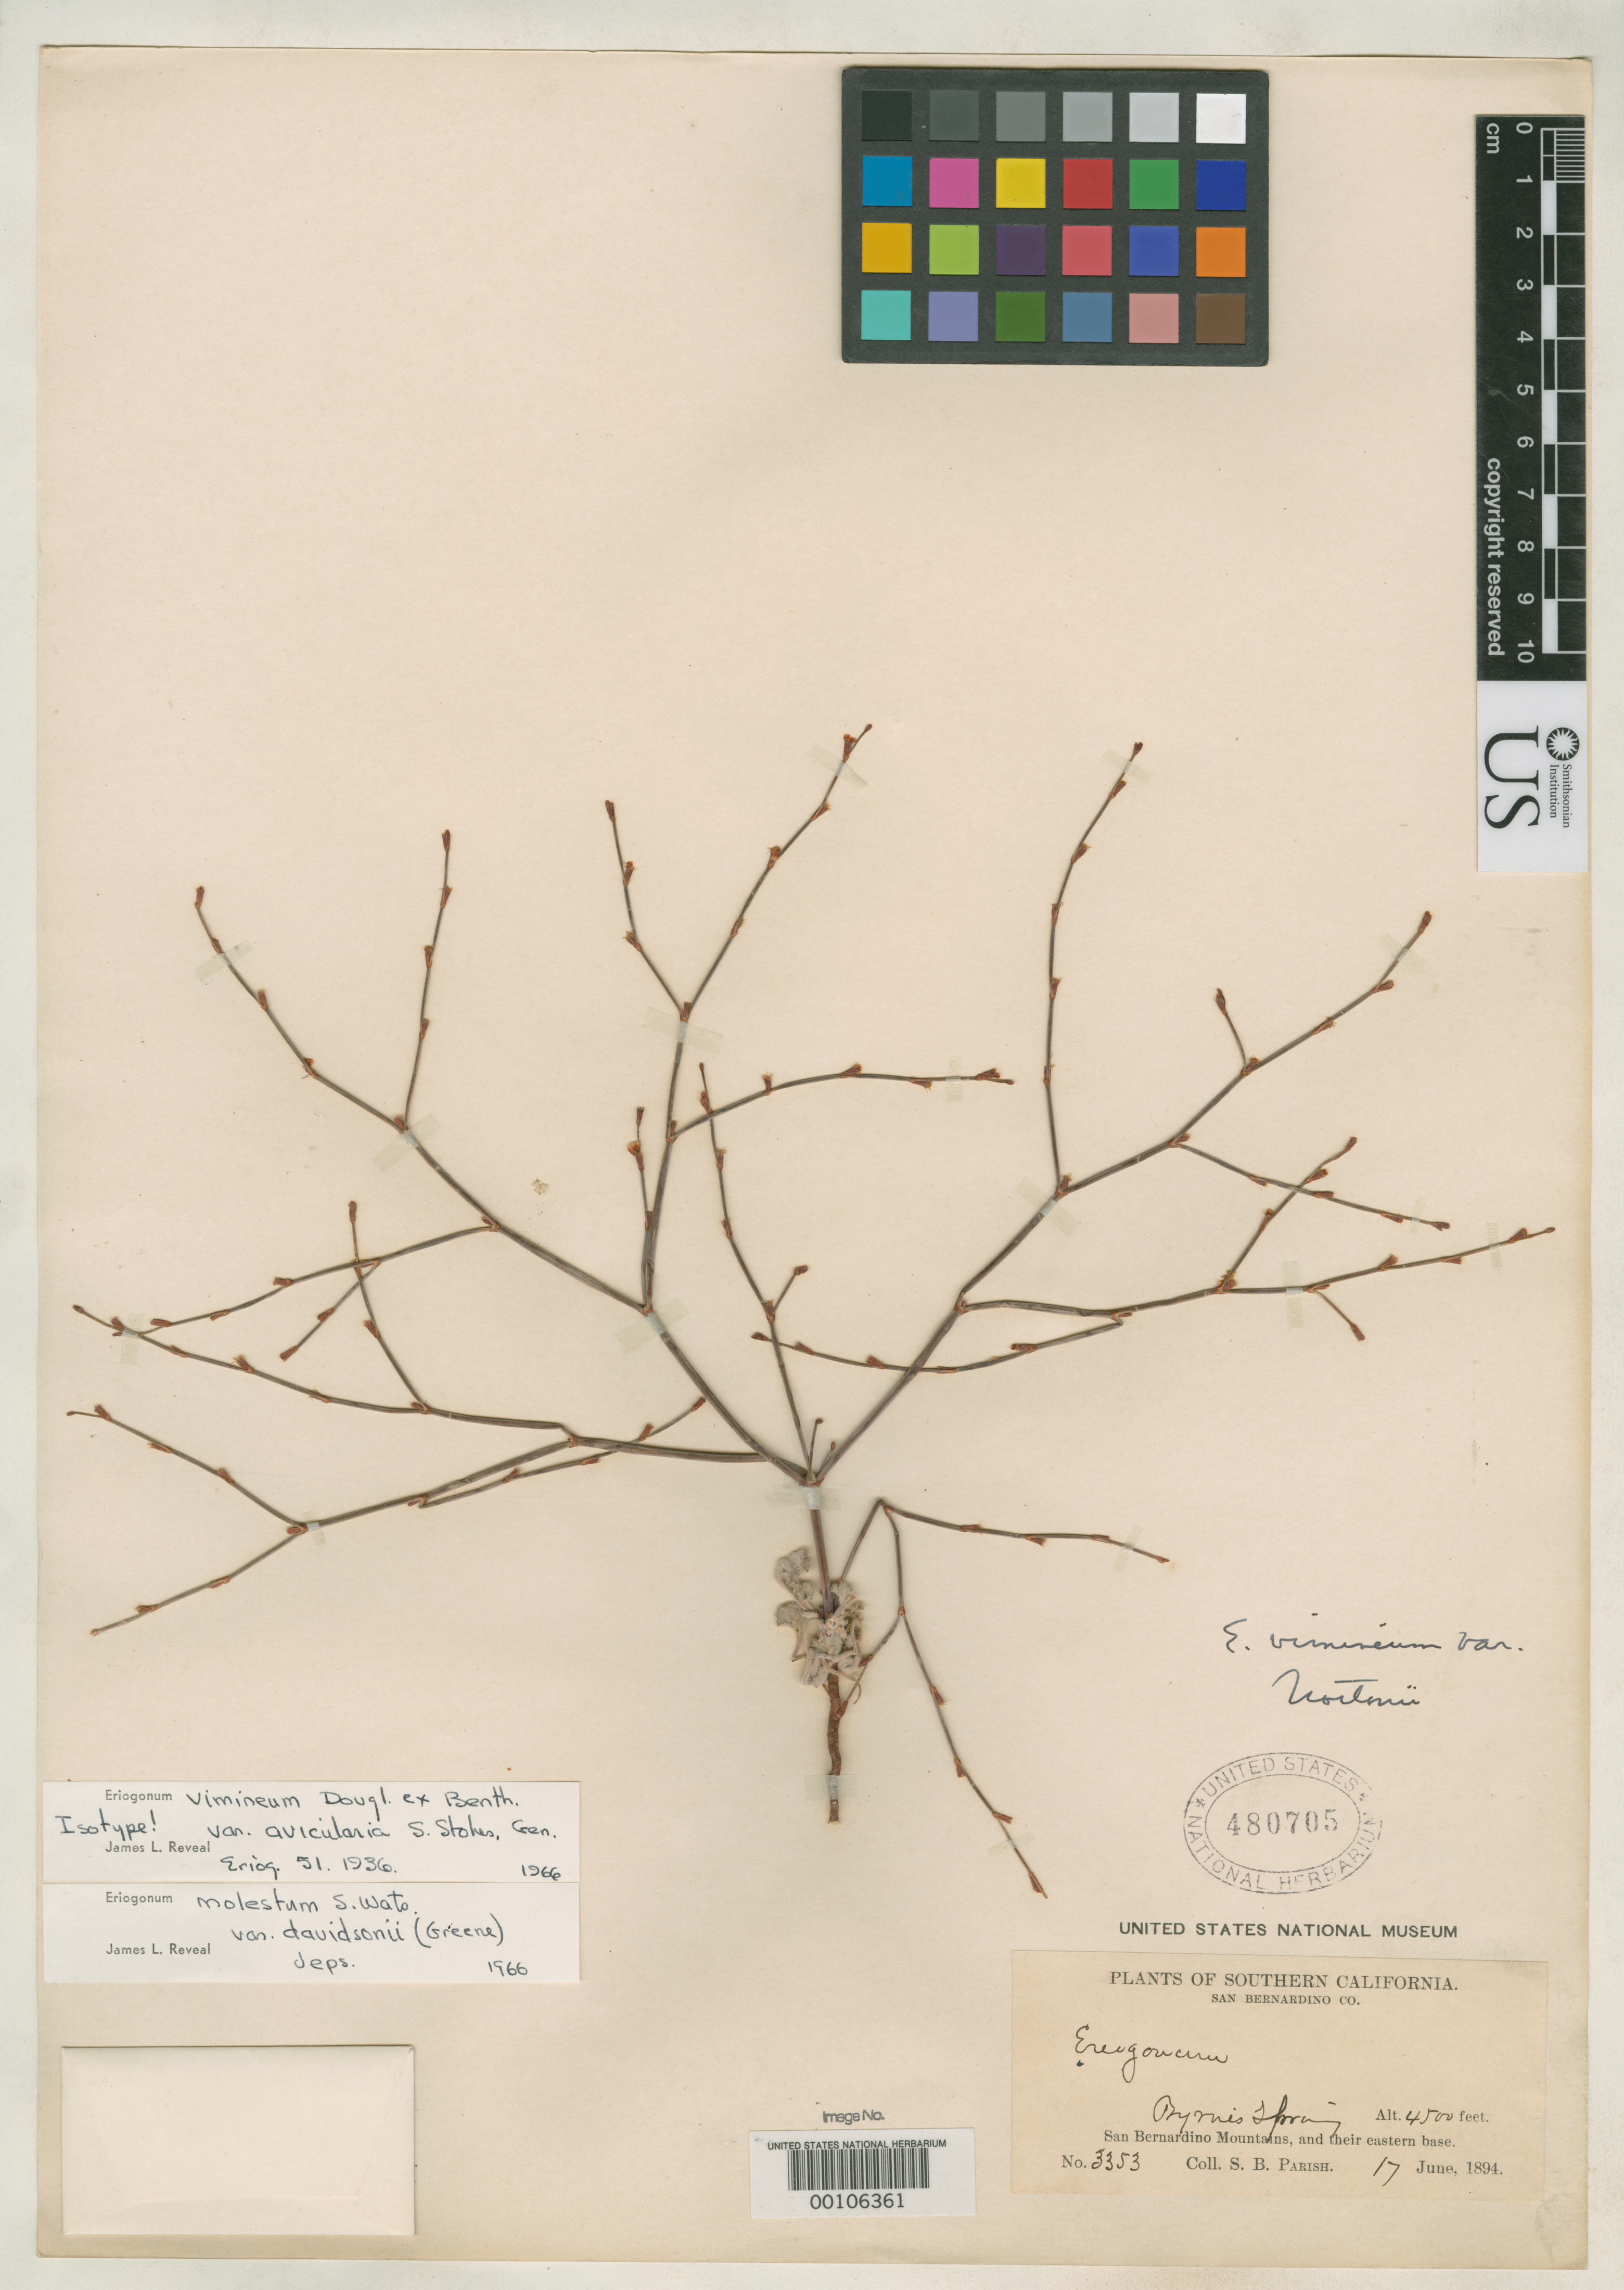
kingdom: Plantae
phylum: Tracheophyta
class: Magnoliopsida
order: Caryophyllales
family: Polygonaceae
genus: Eriogonum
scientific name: Eriogonum vimineum var. avicularia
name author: S. Stokes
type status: Isotype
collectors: S. B. Parish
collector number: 3353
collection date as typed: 17 Jun 1894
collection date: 1894-06-17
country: United States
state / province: California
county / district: San Bernardino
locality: Eastern base San Bernardino Mts.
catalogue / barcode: US 480705